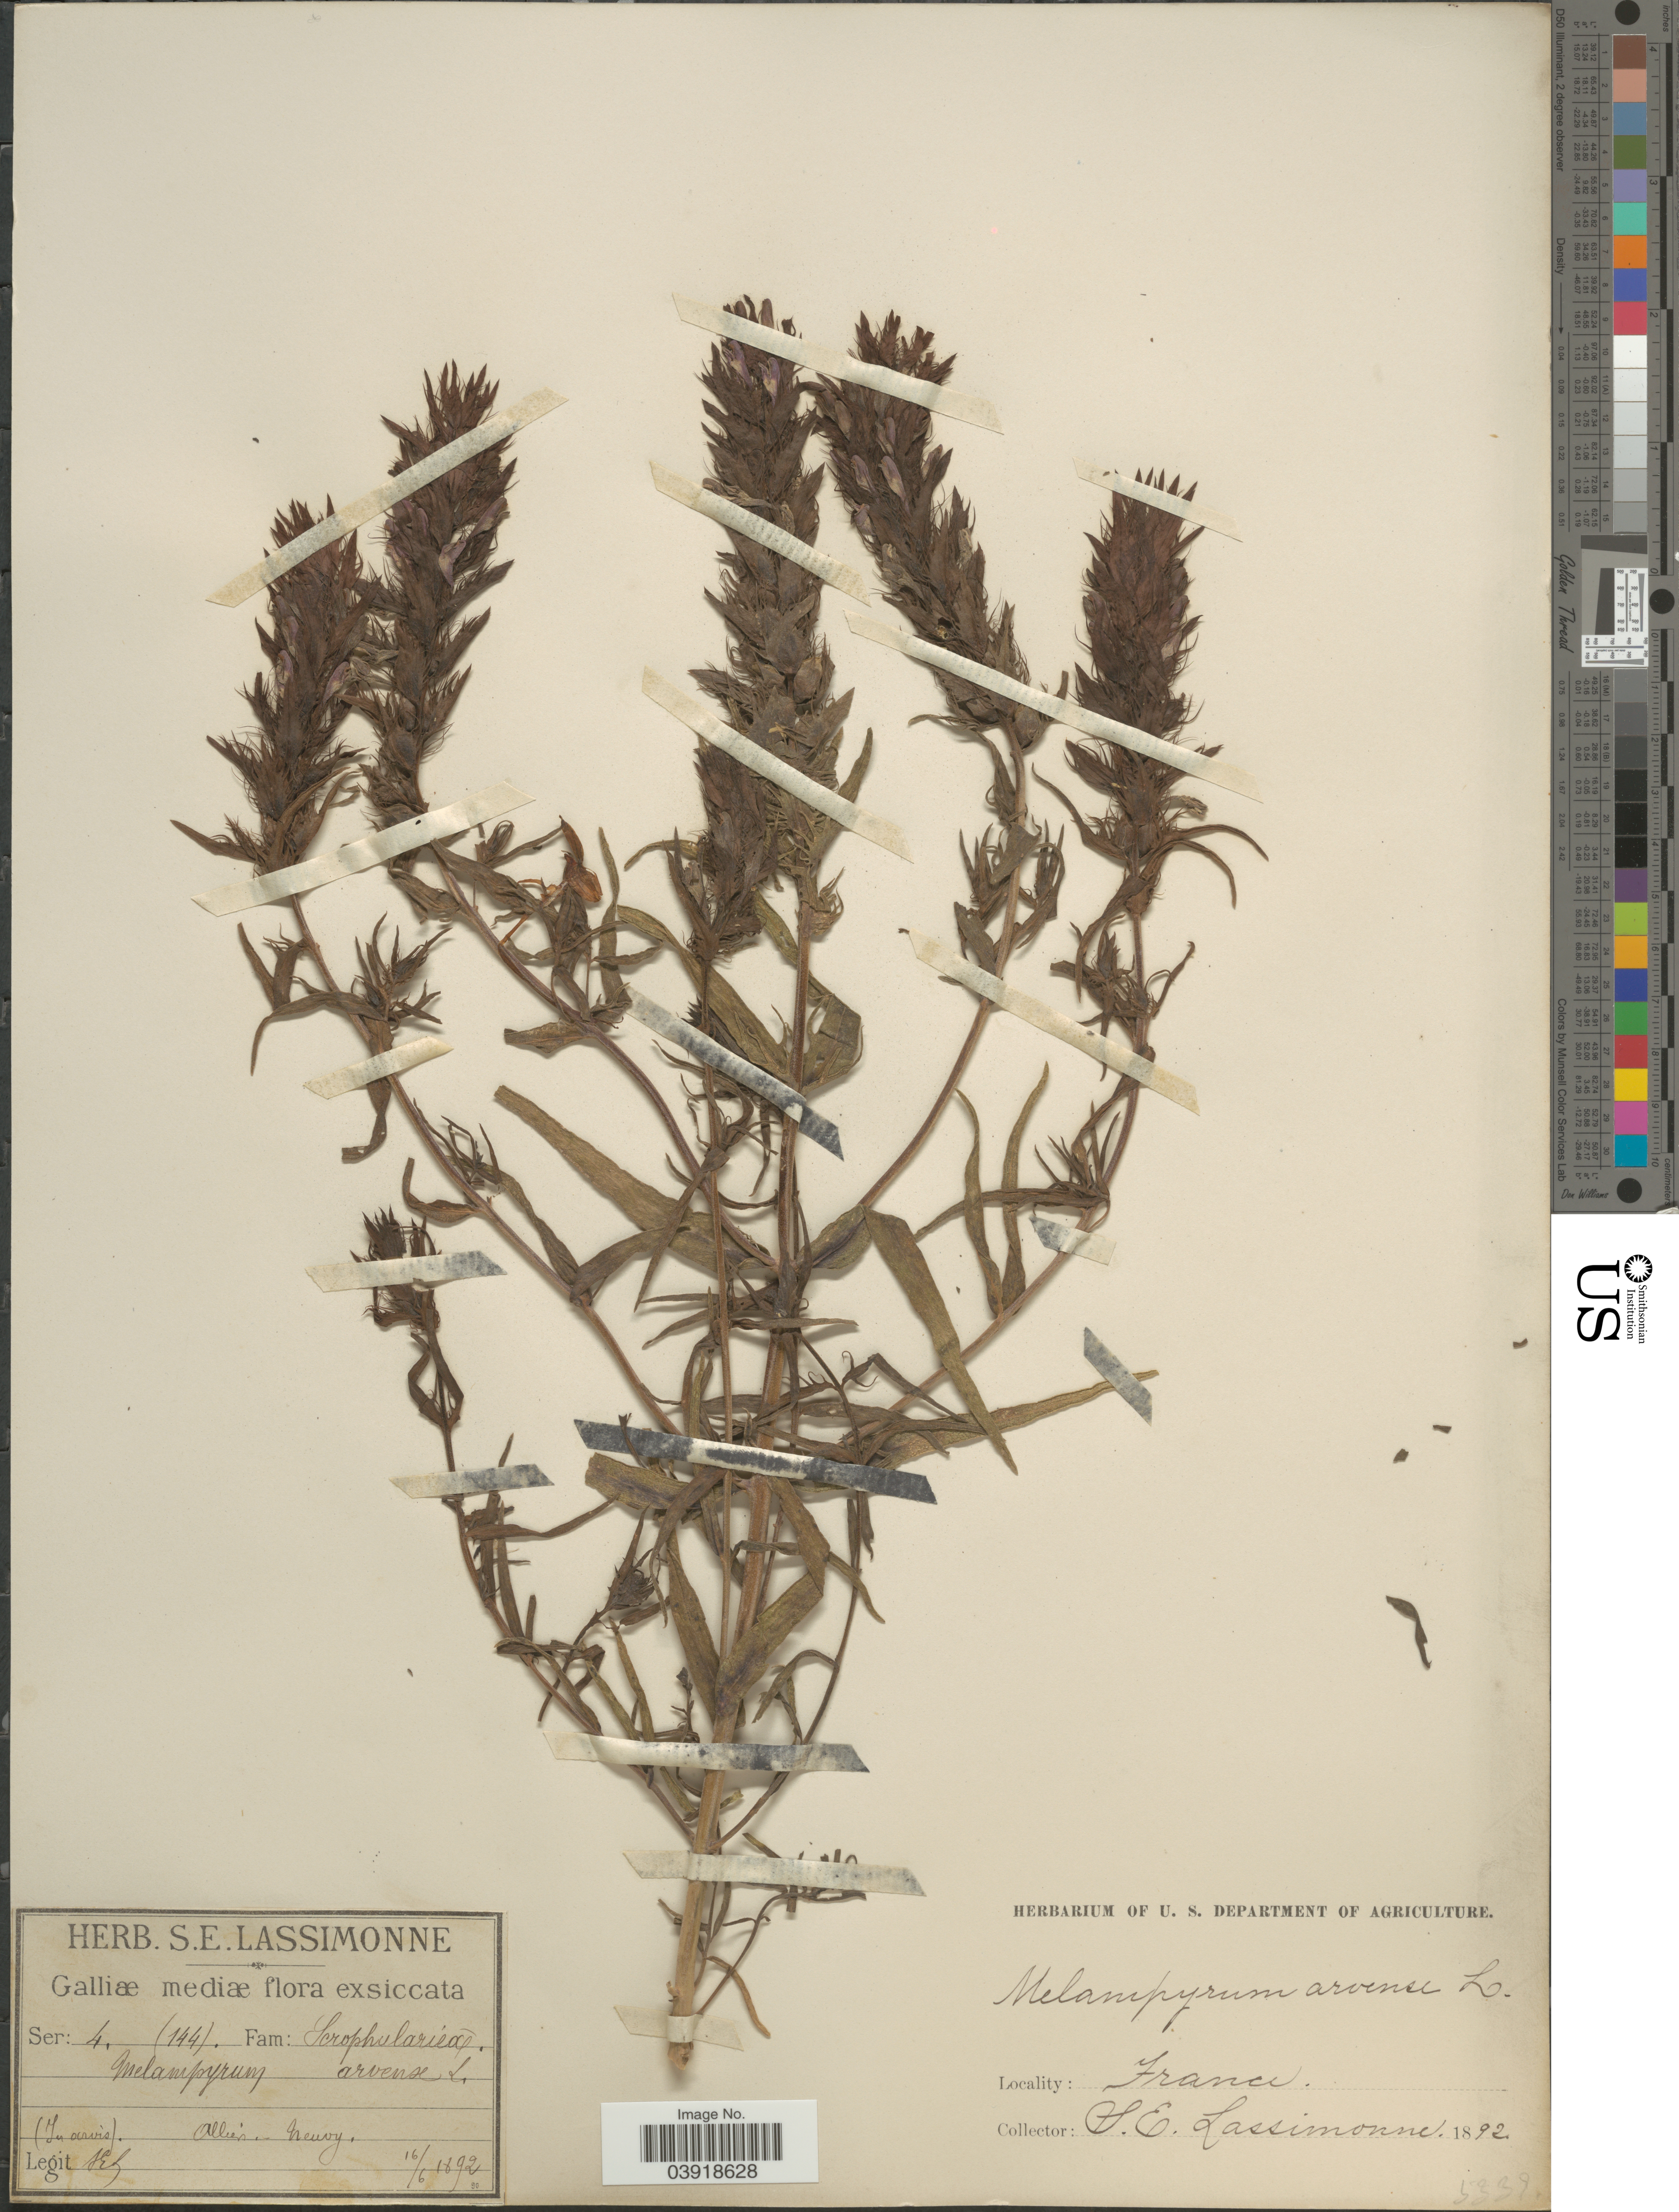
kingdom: Plantae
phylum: Tracheophyta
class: Magnoliopsida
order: Lamiales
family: Orobanchaceae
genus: Melampyrum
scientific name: Melampyrum arvense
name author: L.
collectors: S. Lassimonne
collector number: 144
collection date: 1892-06-16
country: France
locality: Galliæ mediæ. (In arvis). Allier. Neuvy.